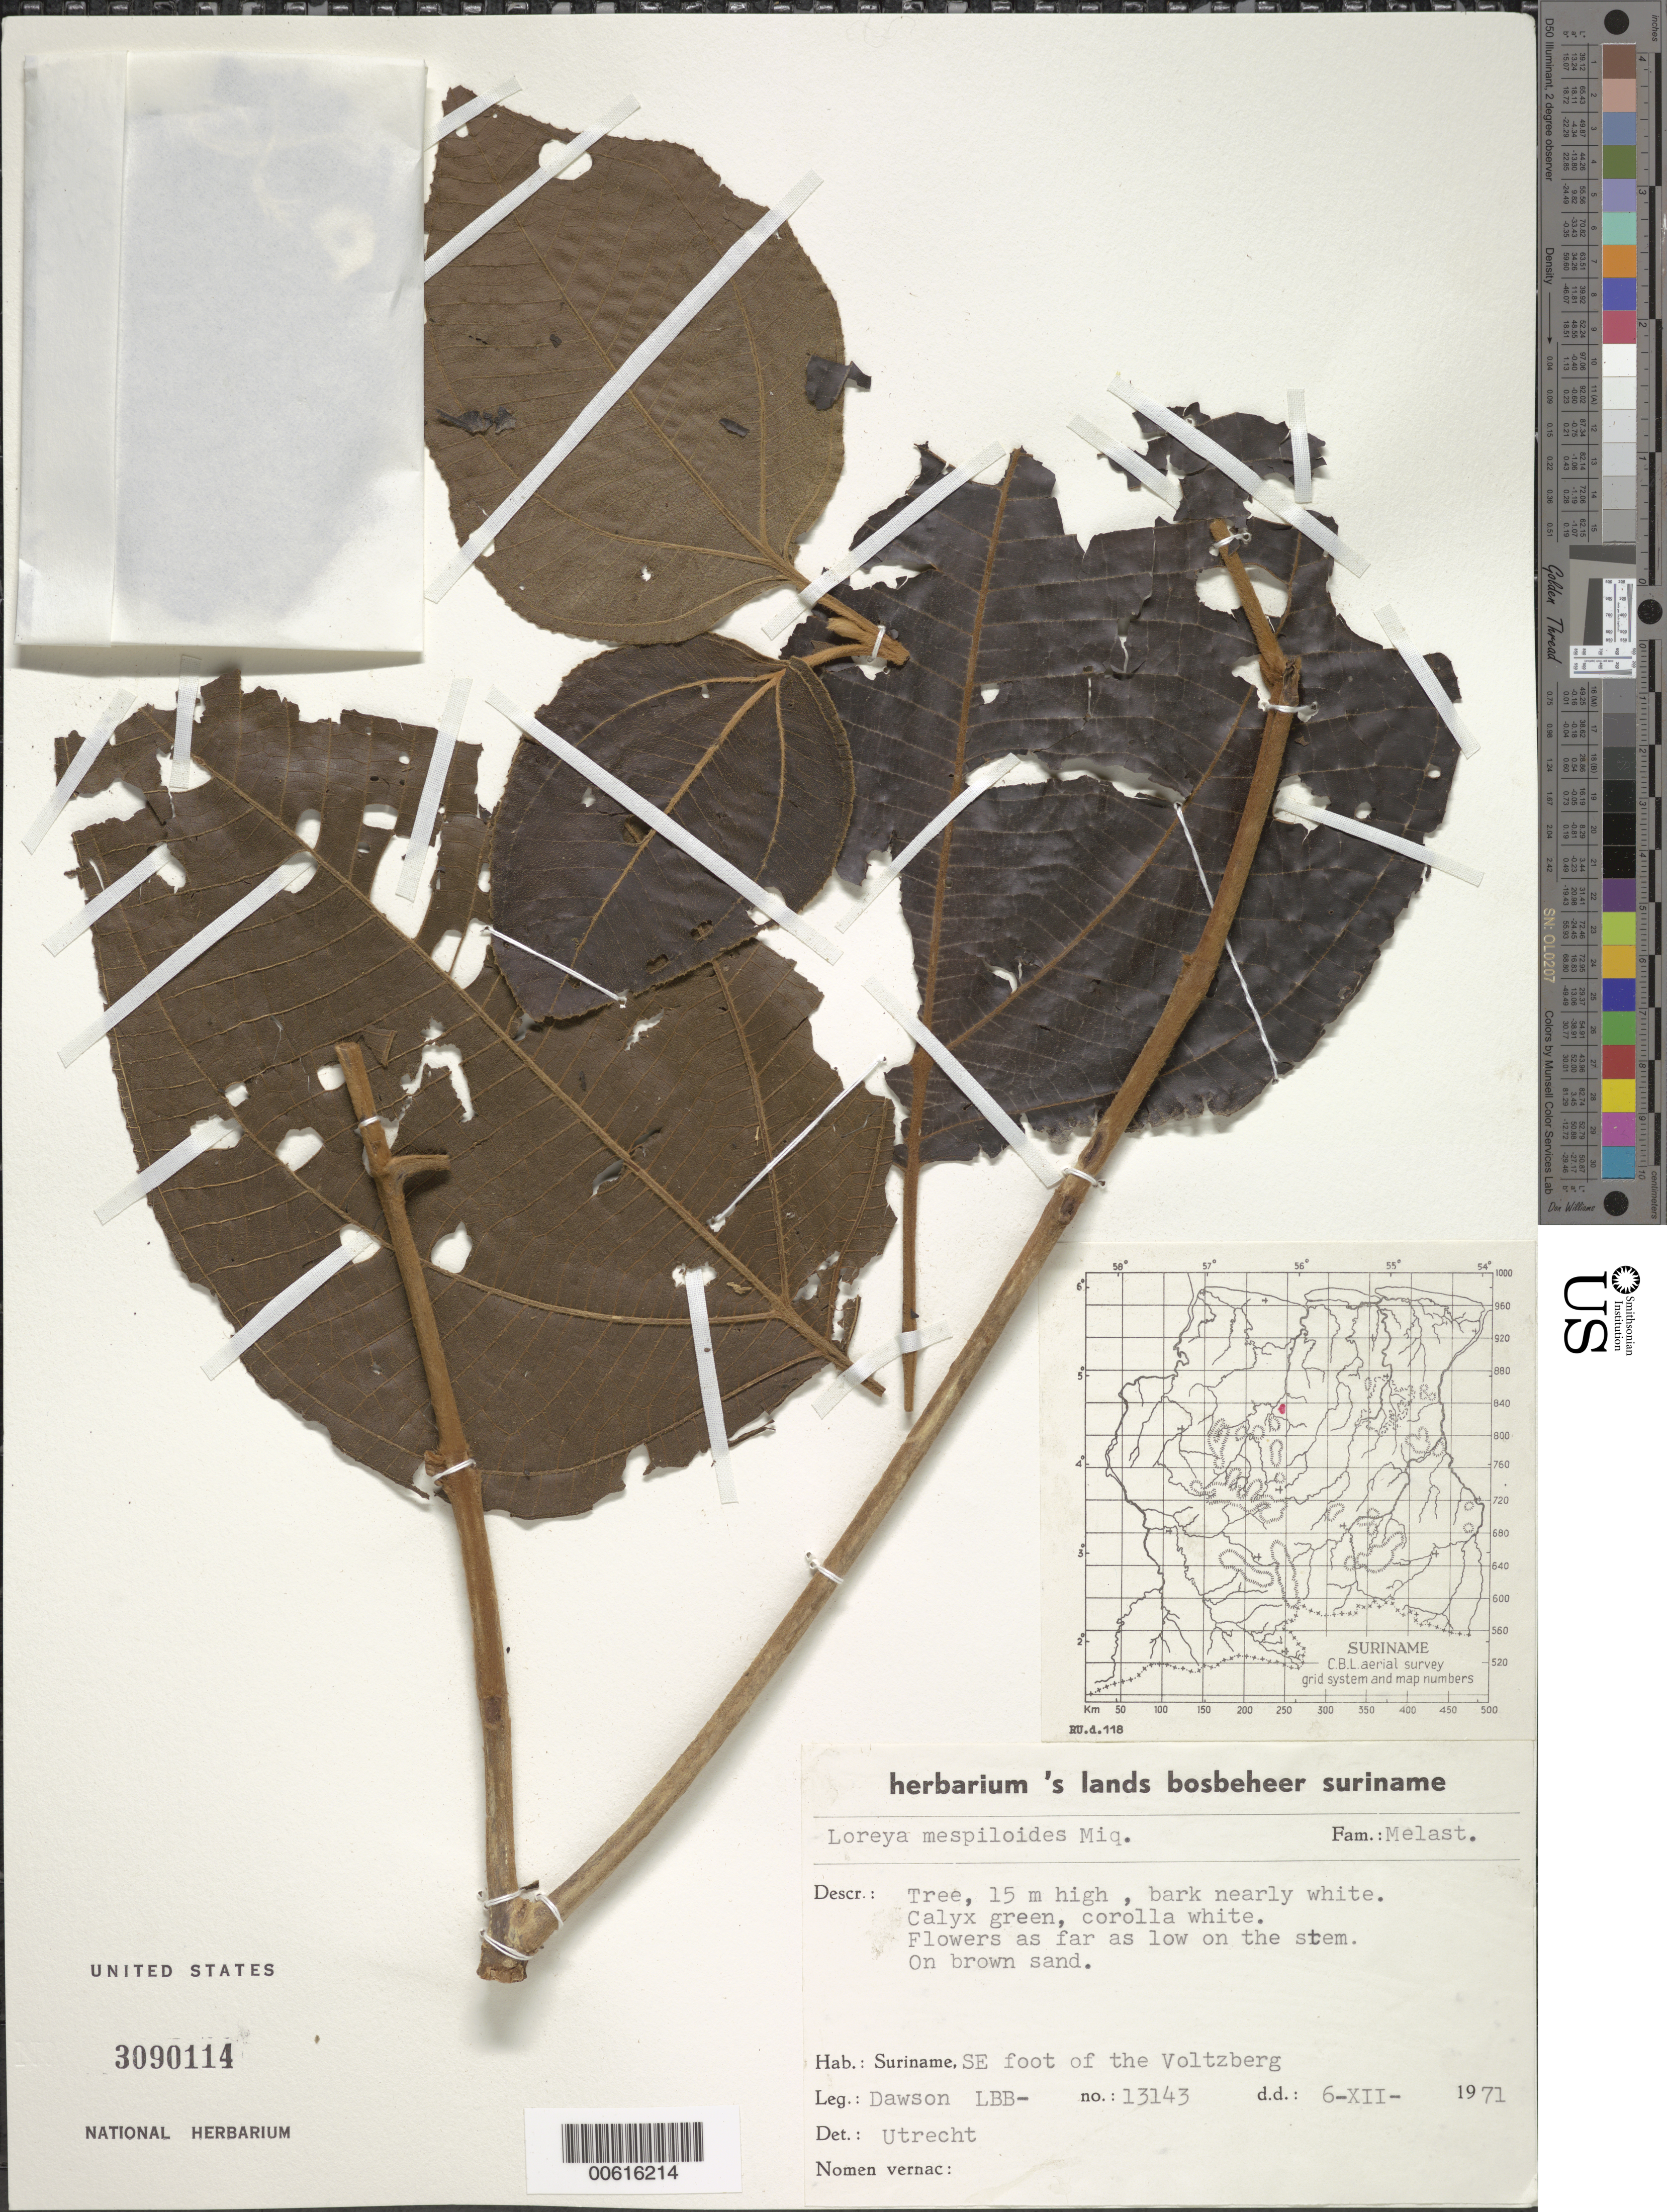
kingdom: Plantae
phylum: Tracheophyta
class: Magnoliopsida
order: Myrtales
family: Melastomataceae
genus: Bellucia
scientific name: Bellucia mespiloides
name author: (Miq.) J.F. Macbr.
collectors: -. Dawson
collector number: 13143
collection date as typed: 6-Dec-71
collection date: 1971-12-06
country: Suriname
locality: Voltzberg, SE foot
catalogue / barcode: US 3090114